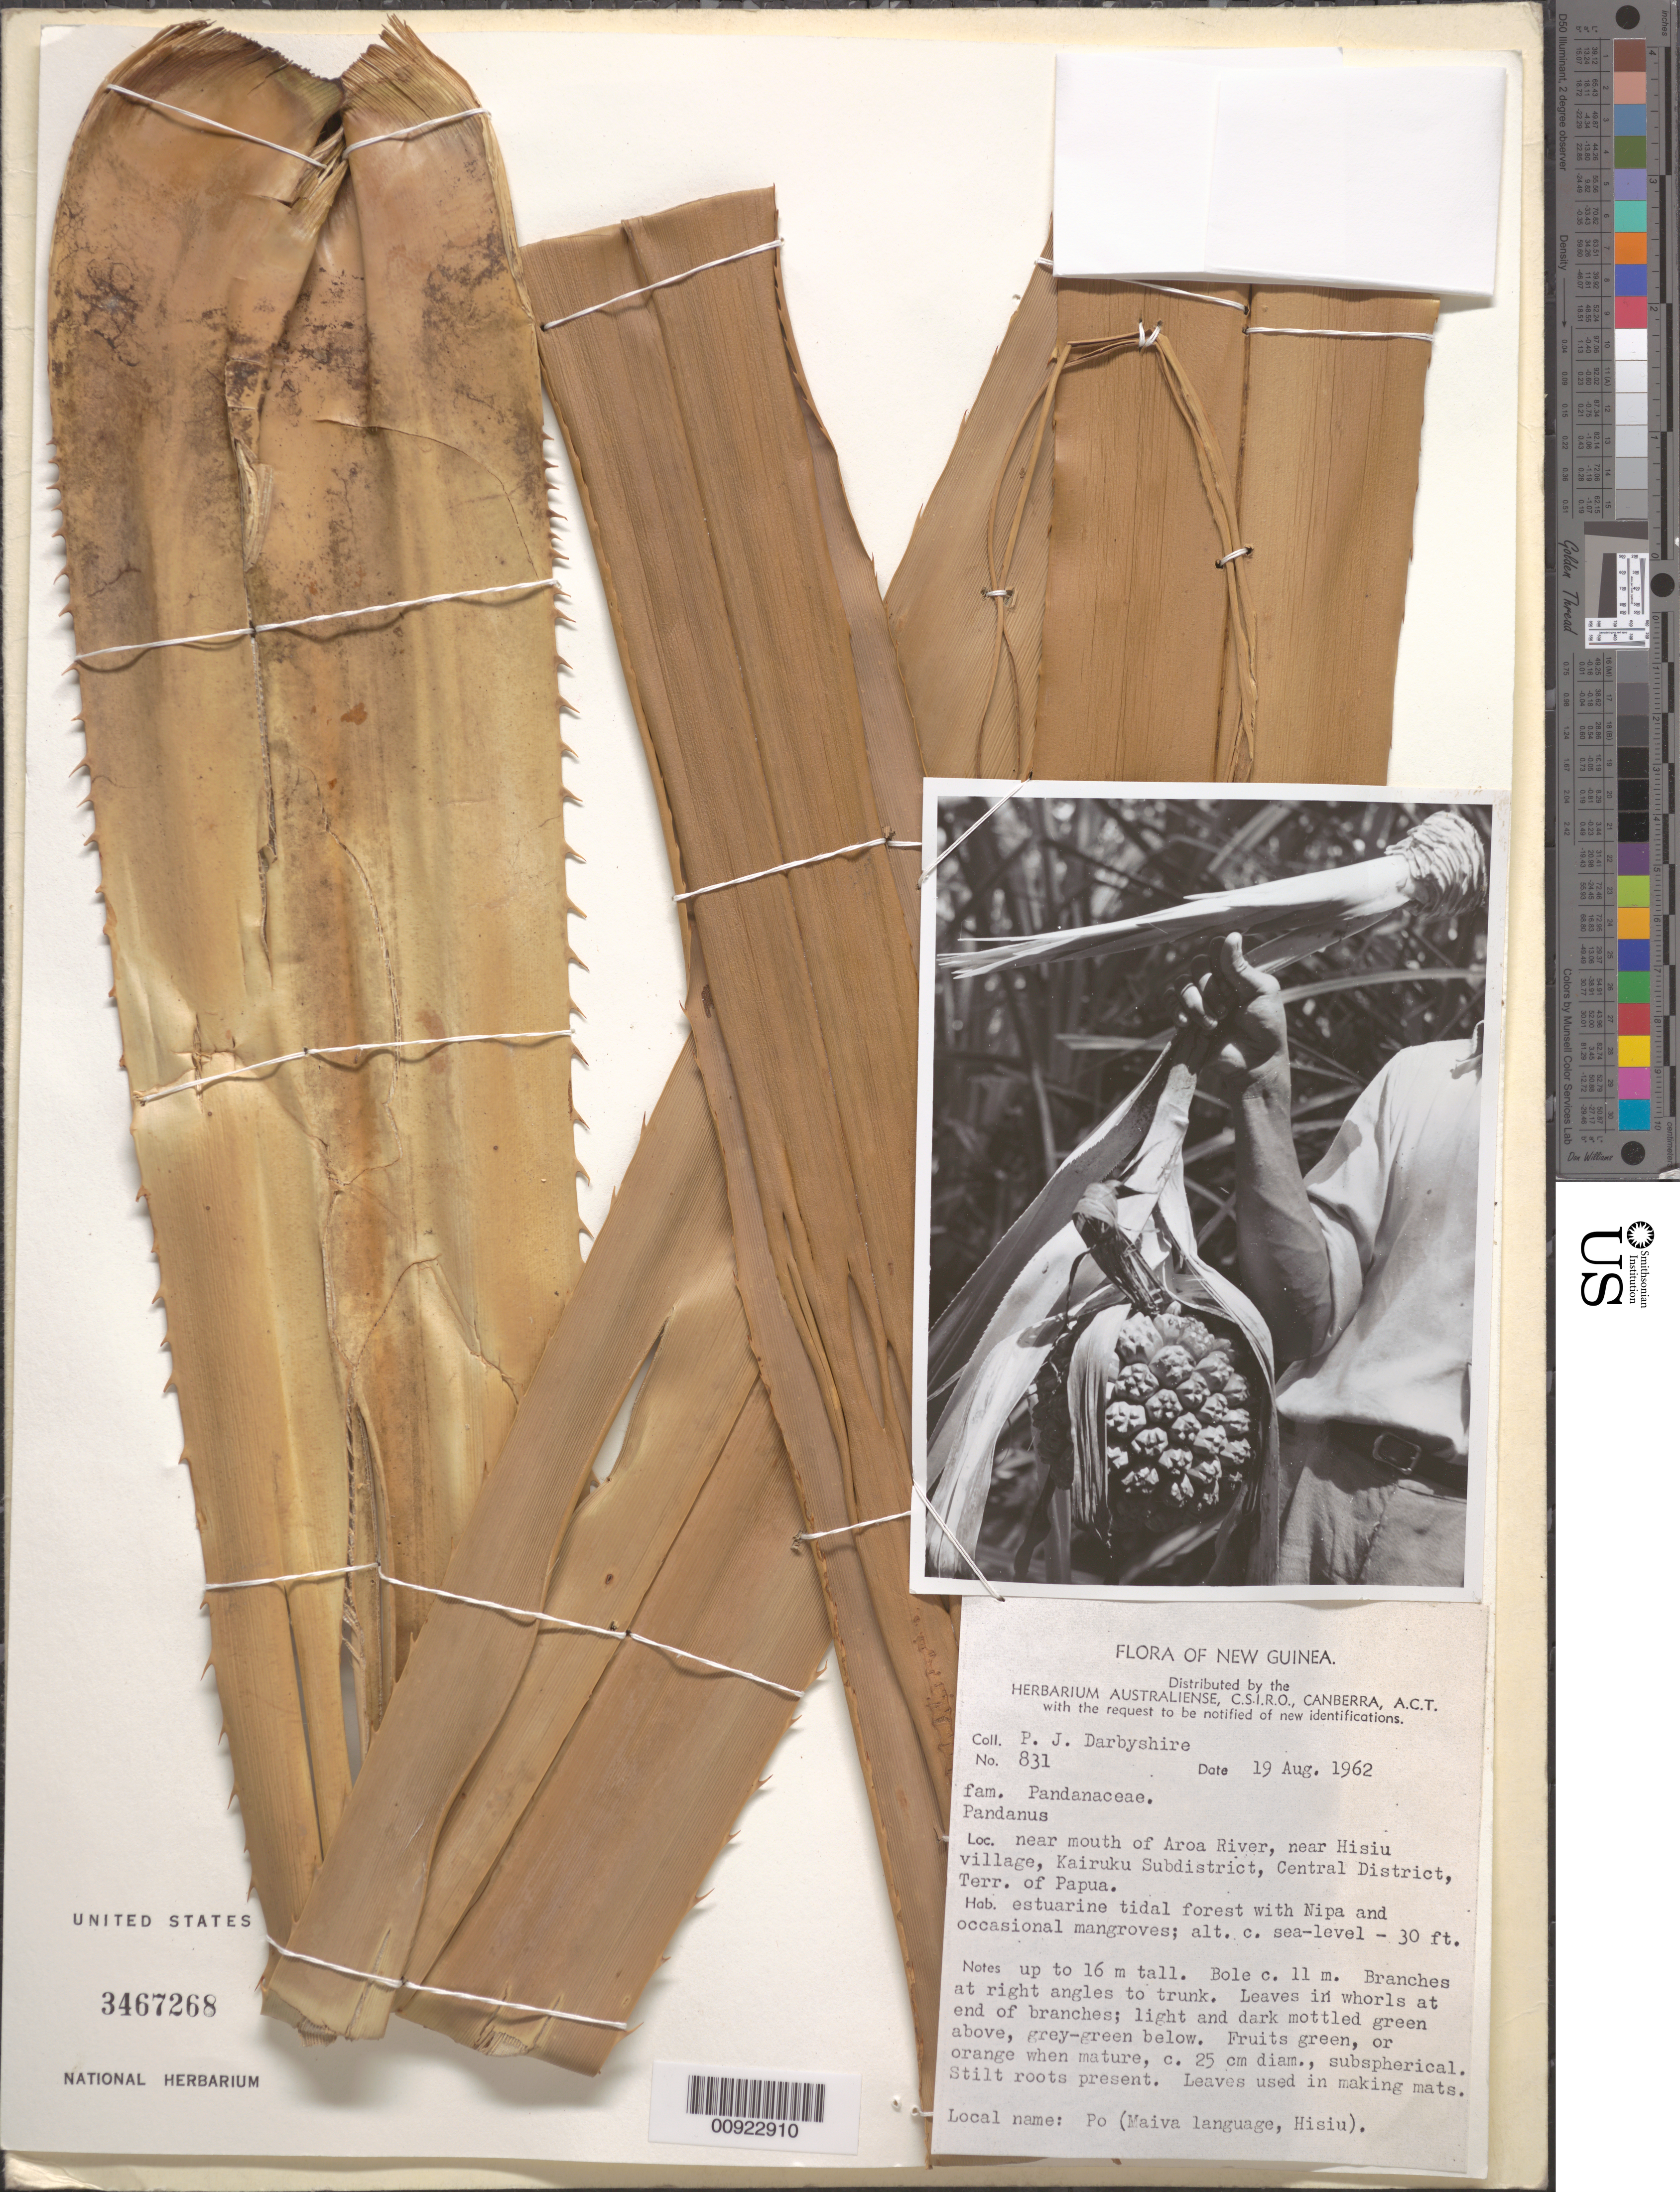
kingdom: Plantae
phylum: Tracheophyta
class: Liliopsida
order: Pandanales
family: Pandanaceae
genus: Pandanus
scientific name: Pandanus sp.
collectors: P. Darbyshire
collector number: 831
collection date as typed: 19 Aug 1962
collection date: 1962-08-19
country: Papua New Guinea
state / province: Central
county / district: Kairuku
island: New Guinea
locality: near mouth of Aroa River, near Hisiu village, Kairuku Subdistrict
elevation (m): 0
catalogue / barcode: US 3467268